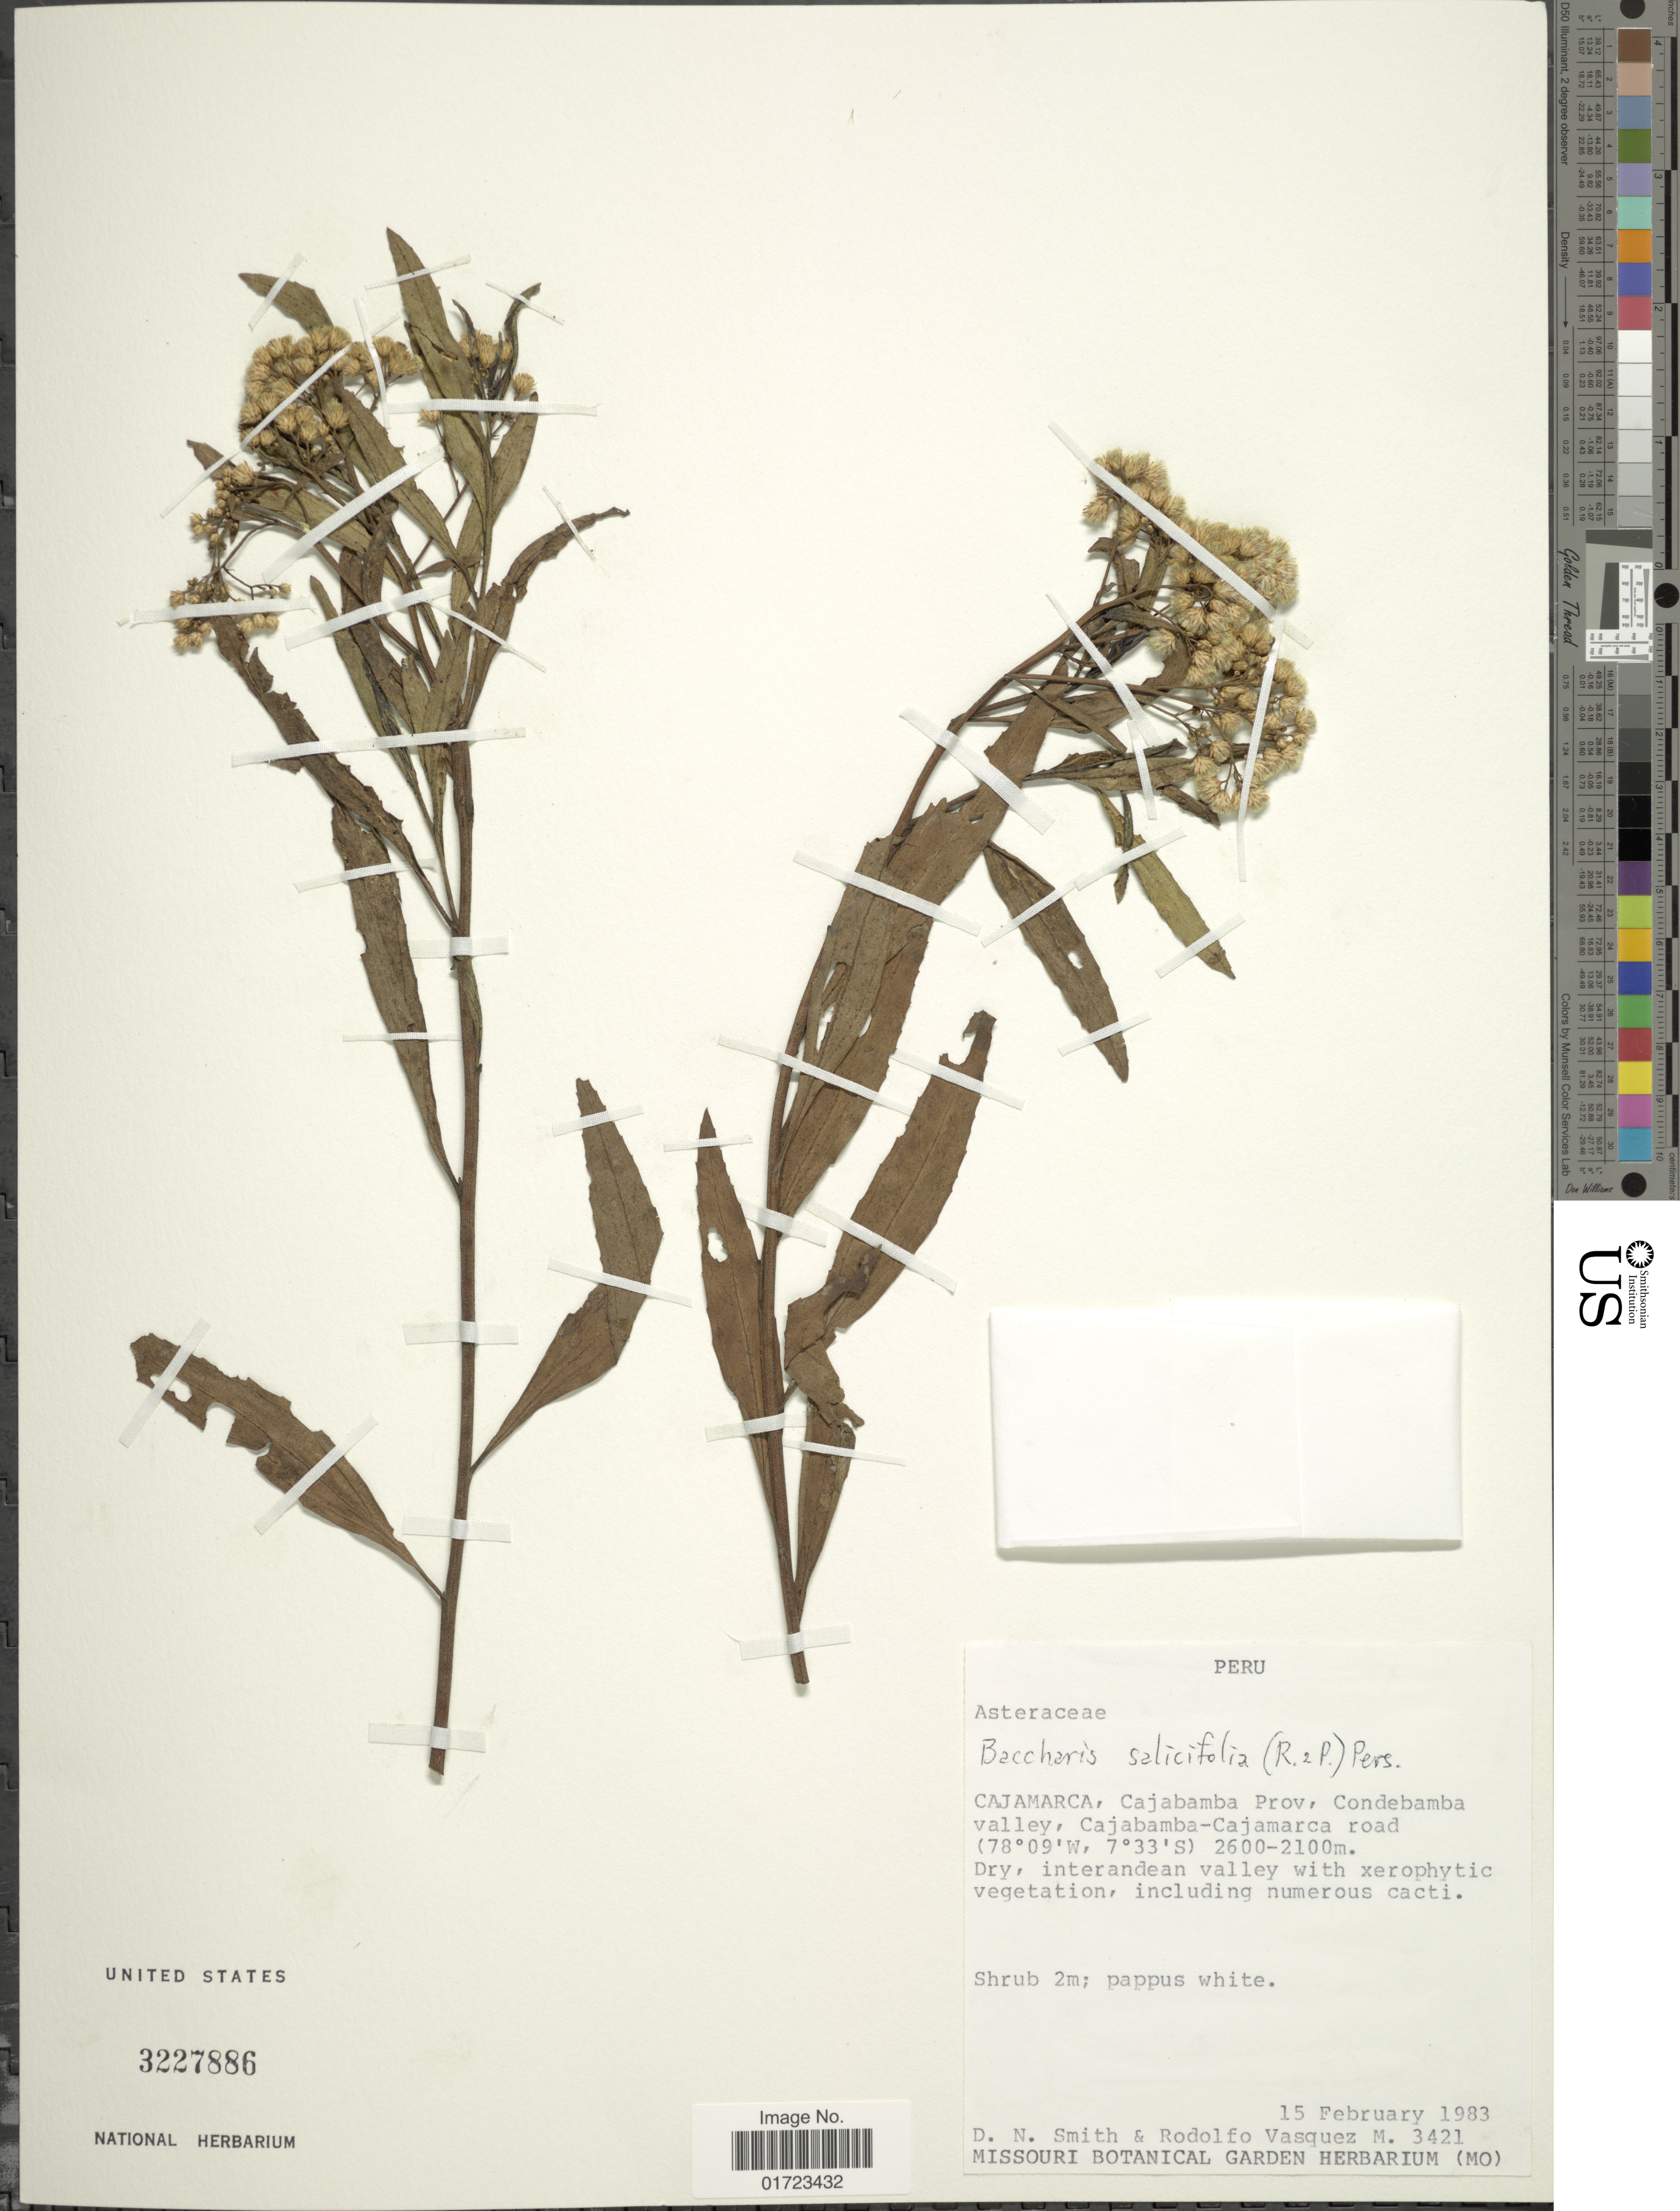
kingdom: Plantae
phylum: Tracheophyta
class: Magnoliopsida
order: Asterales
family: Asteraceae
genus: Baccharis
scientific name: Baccharis salicifolia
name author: (Ruiz & Pav.) Pers.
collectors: D. Smith & R. Vásquez M.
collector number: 3421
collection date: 1983-02-15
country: Peru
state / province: Cajamarca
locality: Cajamarca, Cajabamba Prov, Condebamba valley, Cajabamba-Cajamarca road.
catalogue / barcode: US 3227886